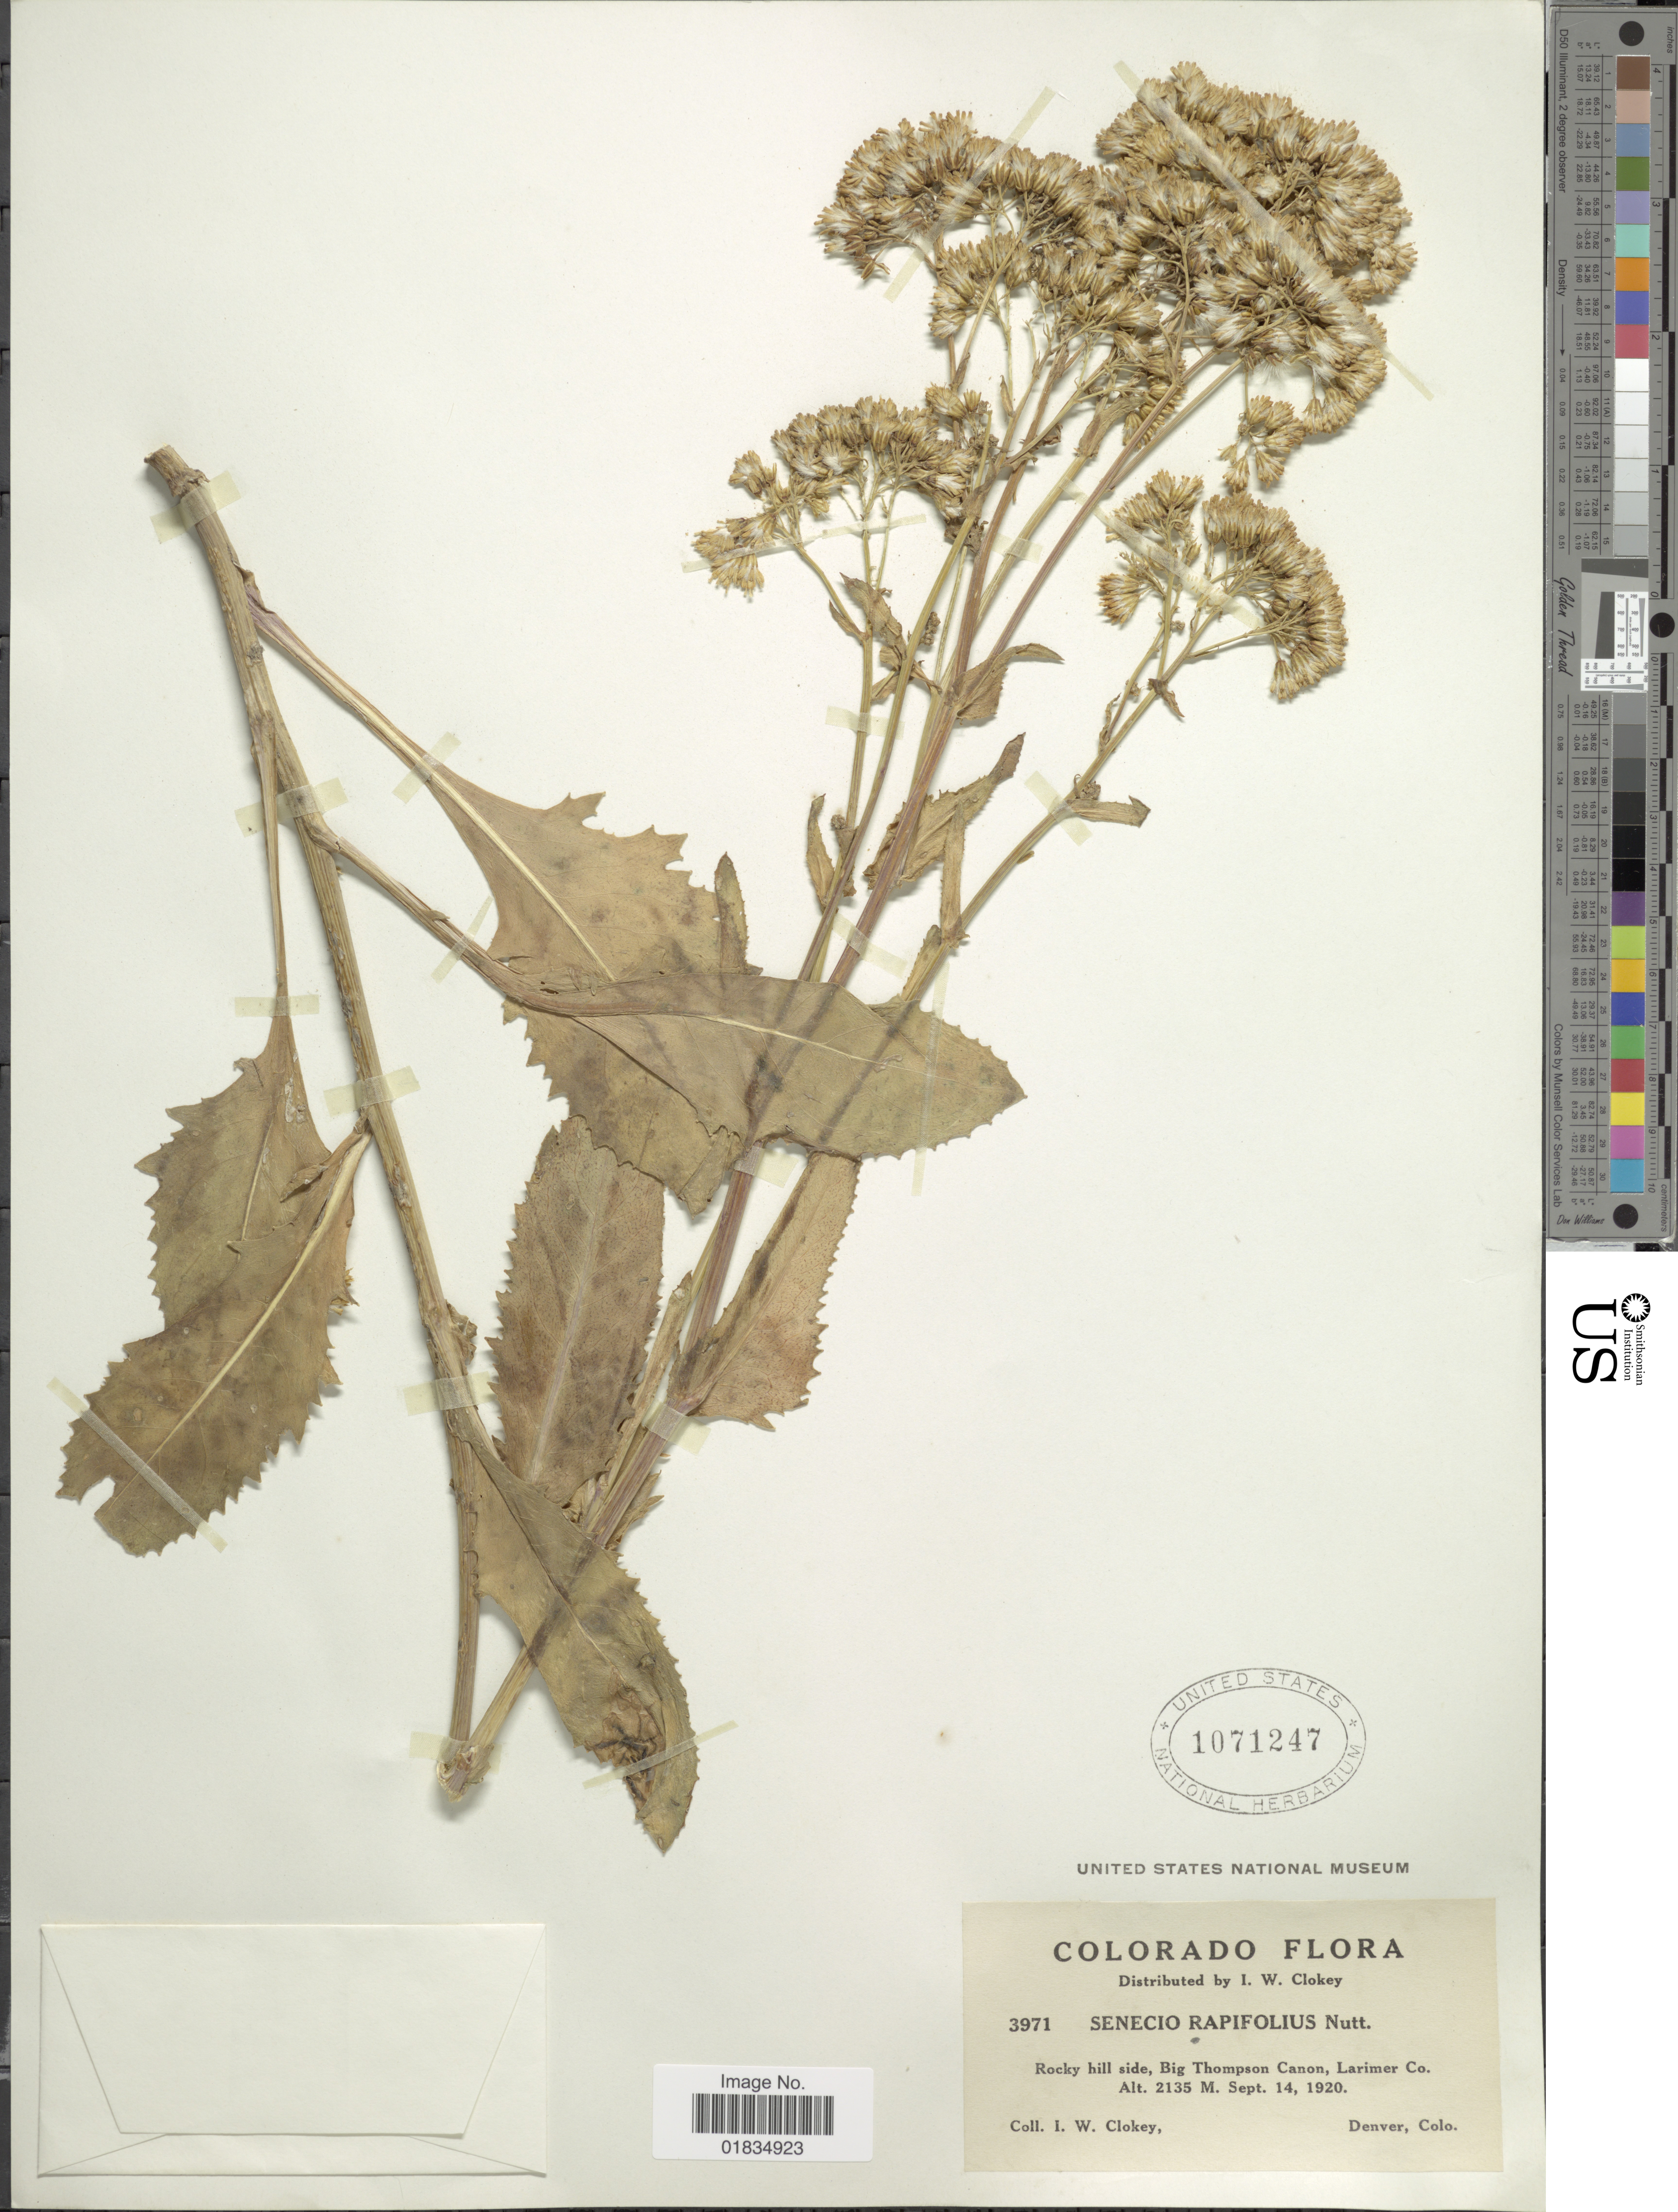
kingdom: Plantae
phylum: Tracheophyta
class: Magnoliopsida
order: Asterales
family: Asteraceae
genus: Senecio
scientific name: Senecio rapifolius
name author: Nutt.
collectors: I. W. Clokey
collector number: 3971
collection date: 1920-09-14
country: United States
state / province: Colorado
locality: Big Thompson Canon, Larimer Co.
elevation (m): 2135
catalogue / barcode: US 1071247